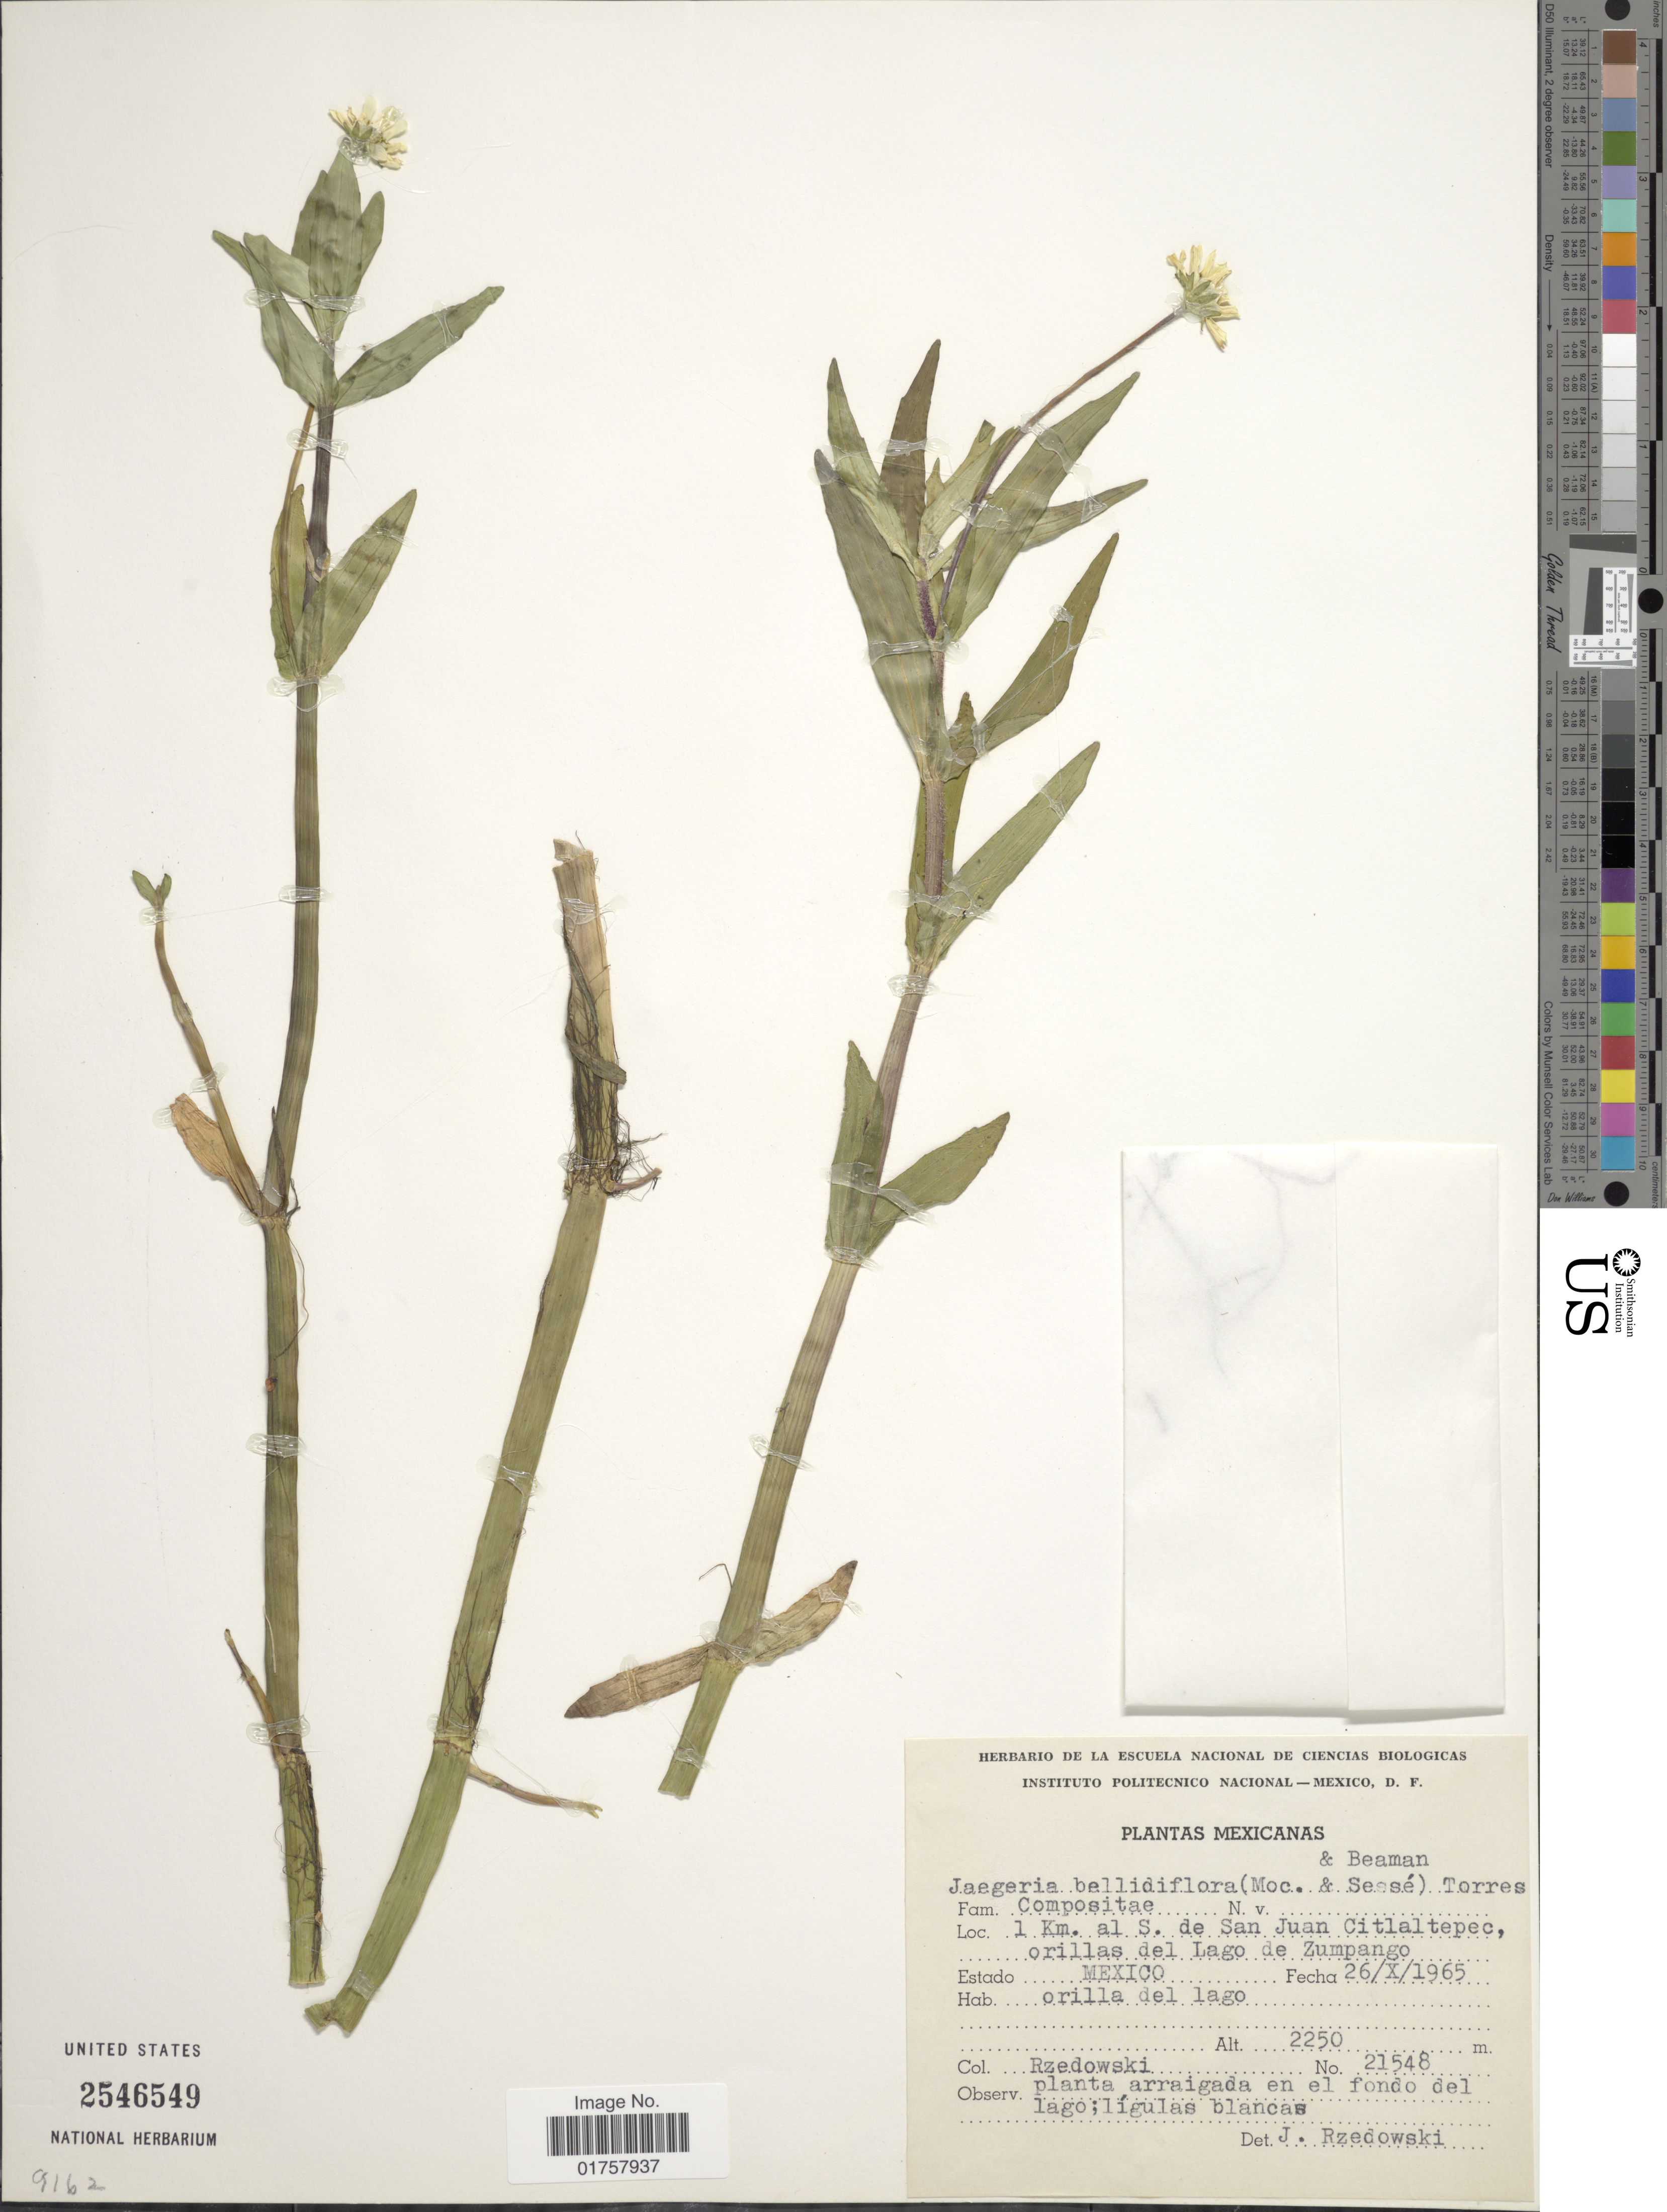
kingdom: Plantae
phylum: Tracheophyta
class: Magnoliopsida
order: Asterales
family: Asteraceae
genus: Jaegeria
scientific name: Jaegeria bellidiflora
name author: (Moc. & Sessé ex DC.) A.M. Torres & Beaman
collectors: Rzedowski, --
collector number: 21548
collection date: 1965-10-26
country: Mexico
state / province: México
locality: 1 Km. al S. de San Juan Citlaltepec, orillas del Lago de Zumpango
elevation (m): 2250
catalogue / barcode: US 2546549